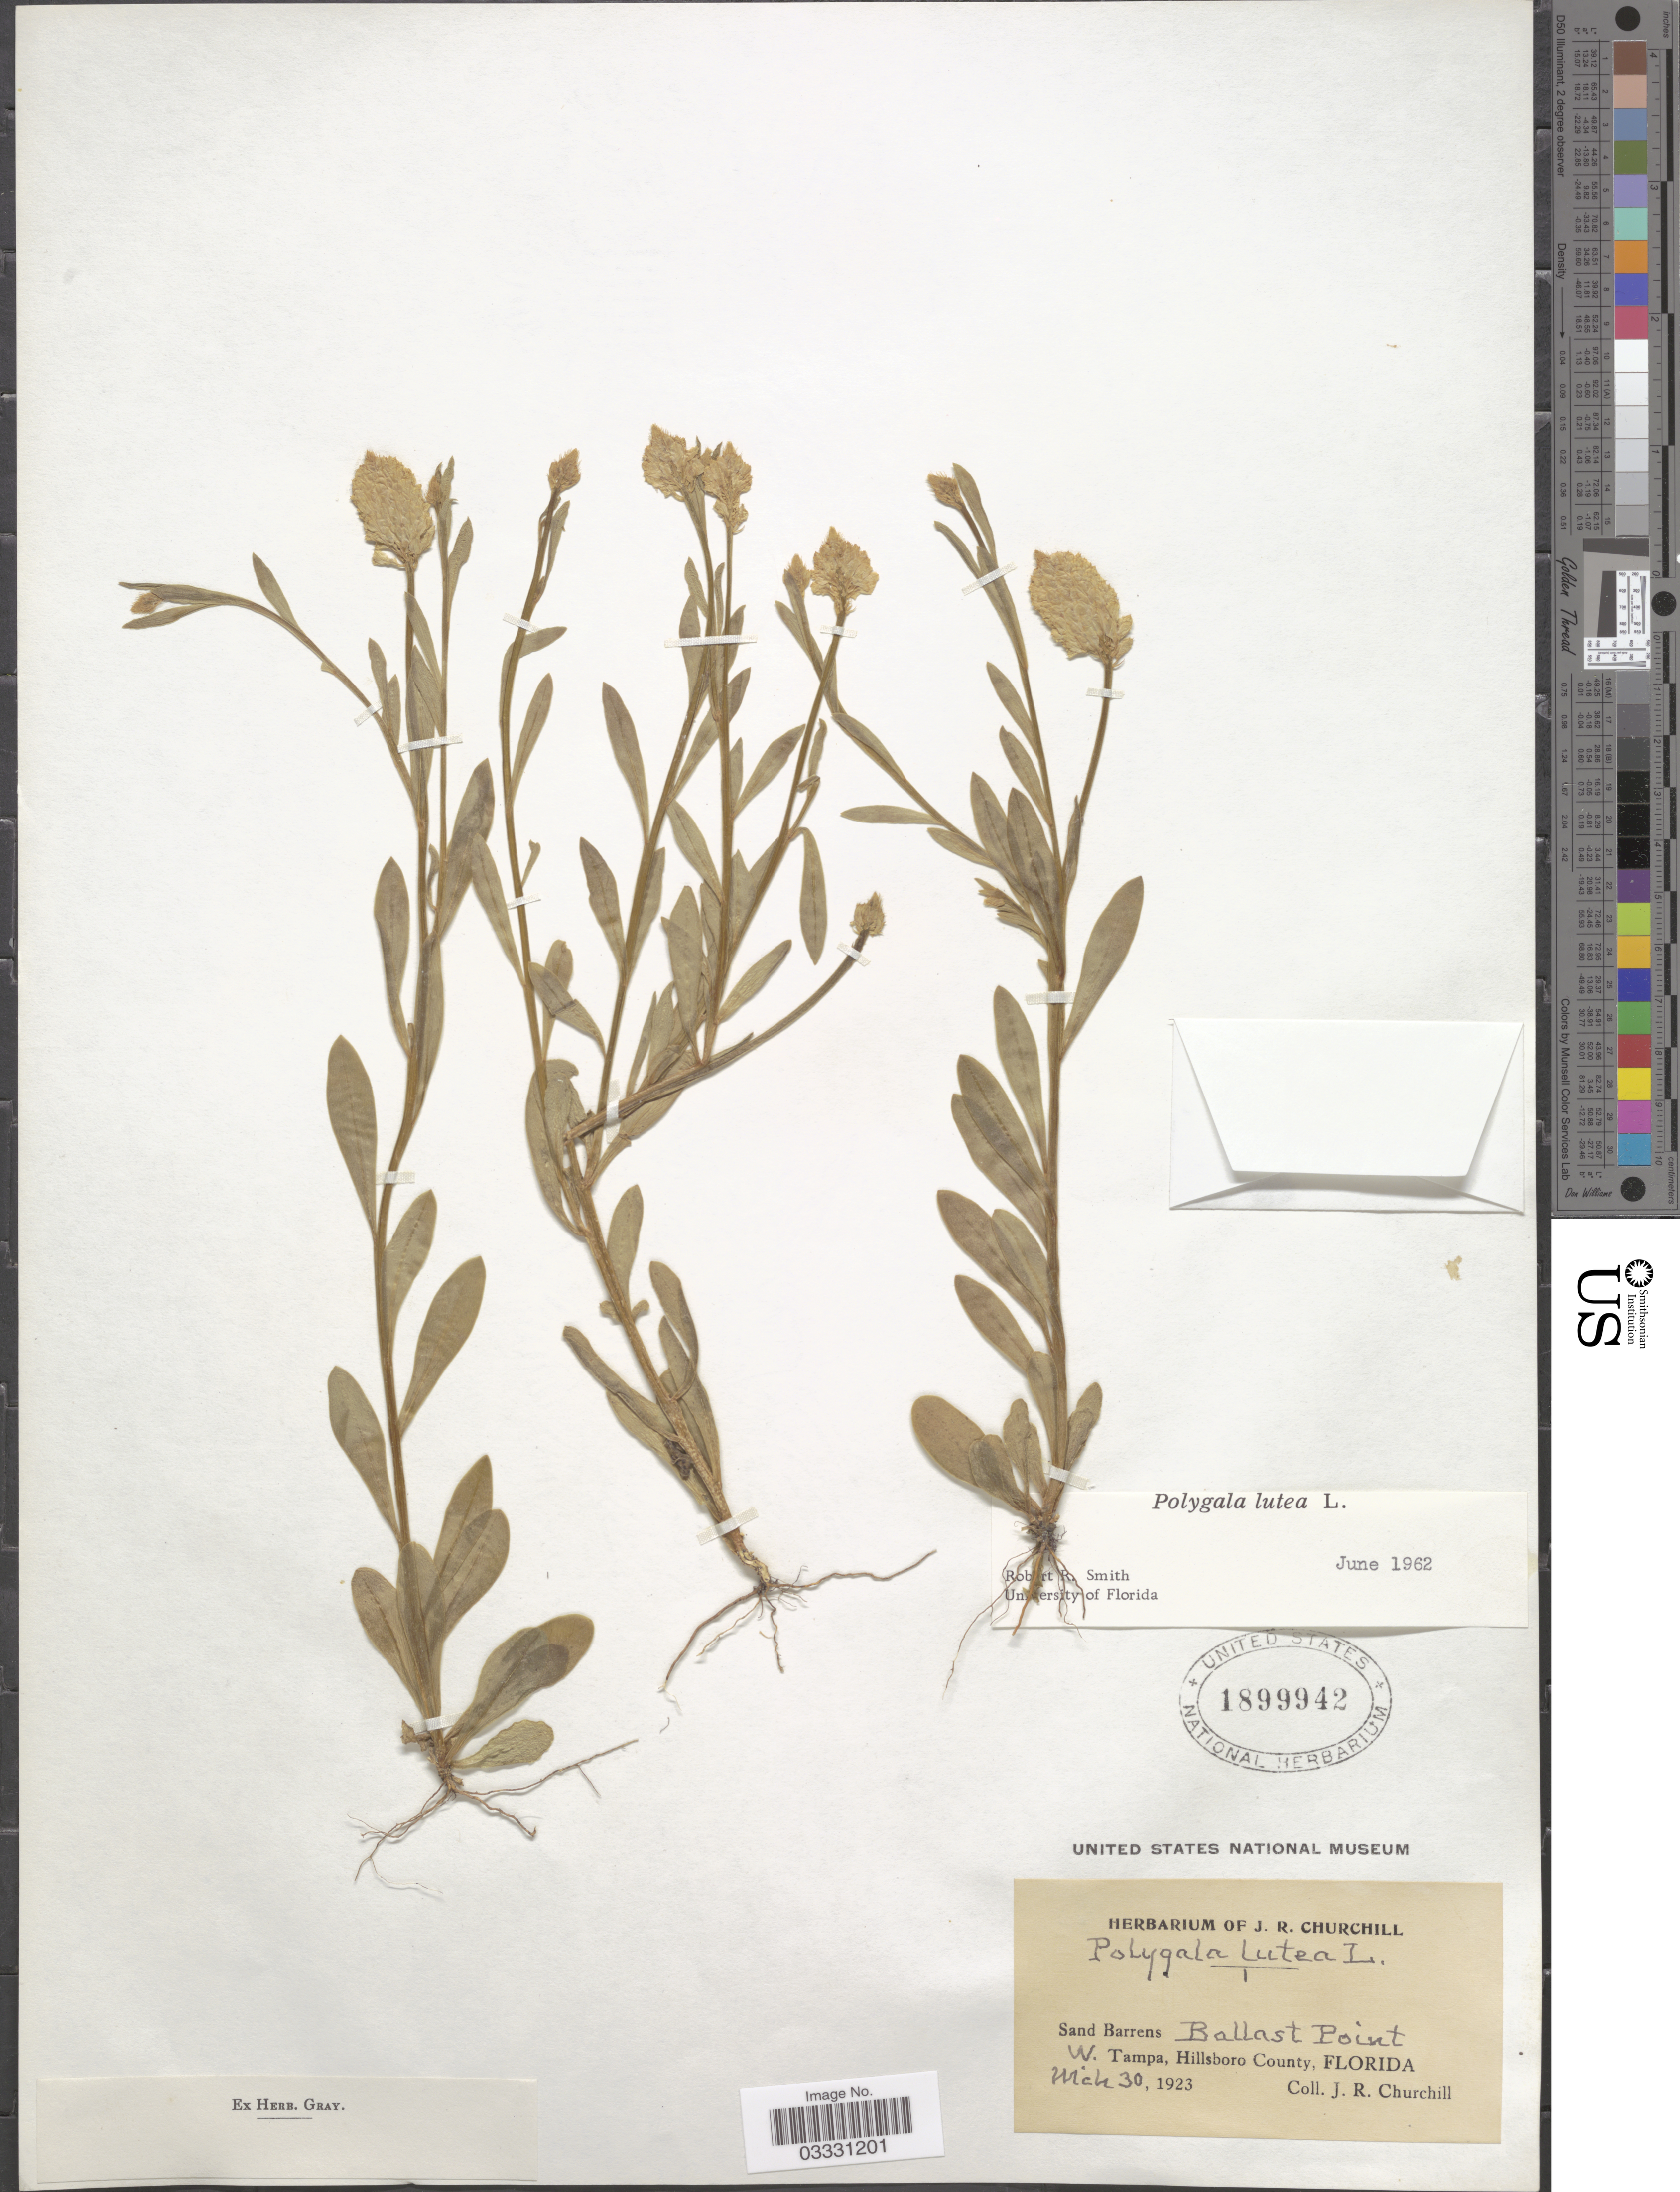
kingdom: Plantae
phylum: Tracheophyta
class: Magnoliopsida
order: Fabales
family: Polygalaceae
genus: Polygala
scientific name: Polygala lutea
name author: L.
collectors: J. Churchill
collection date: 1923-03-30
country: United States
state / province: Florida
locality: Sand Barrens, Ballast Point, W. Tampa, Hillsboro County.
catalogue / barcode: US 1899942